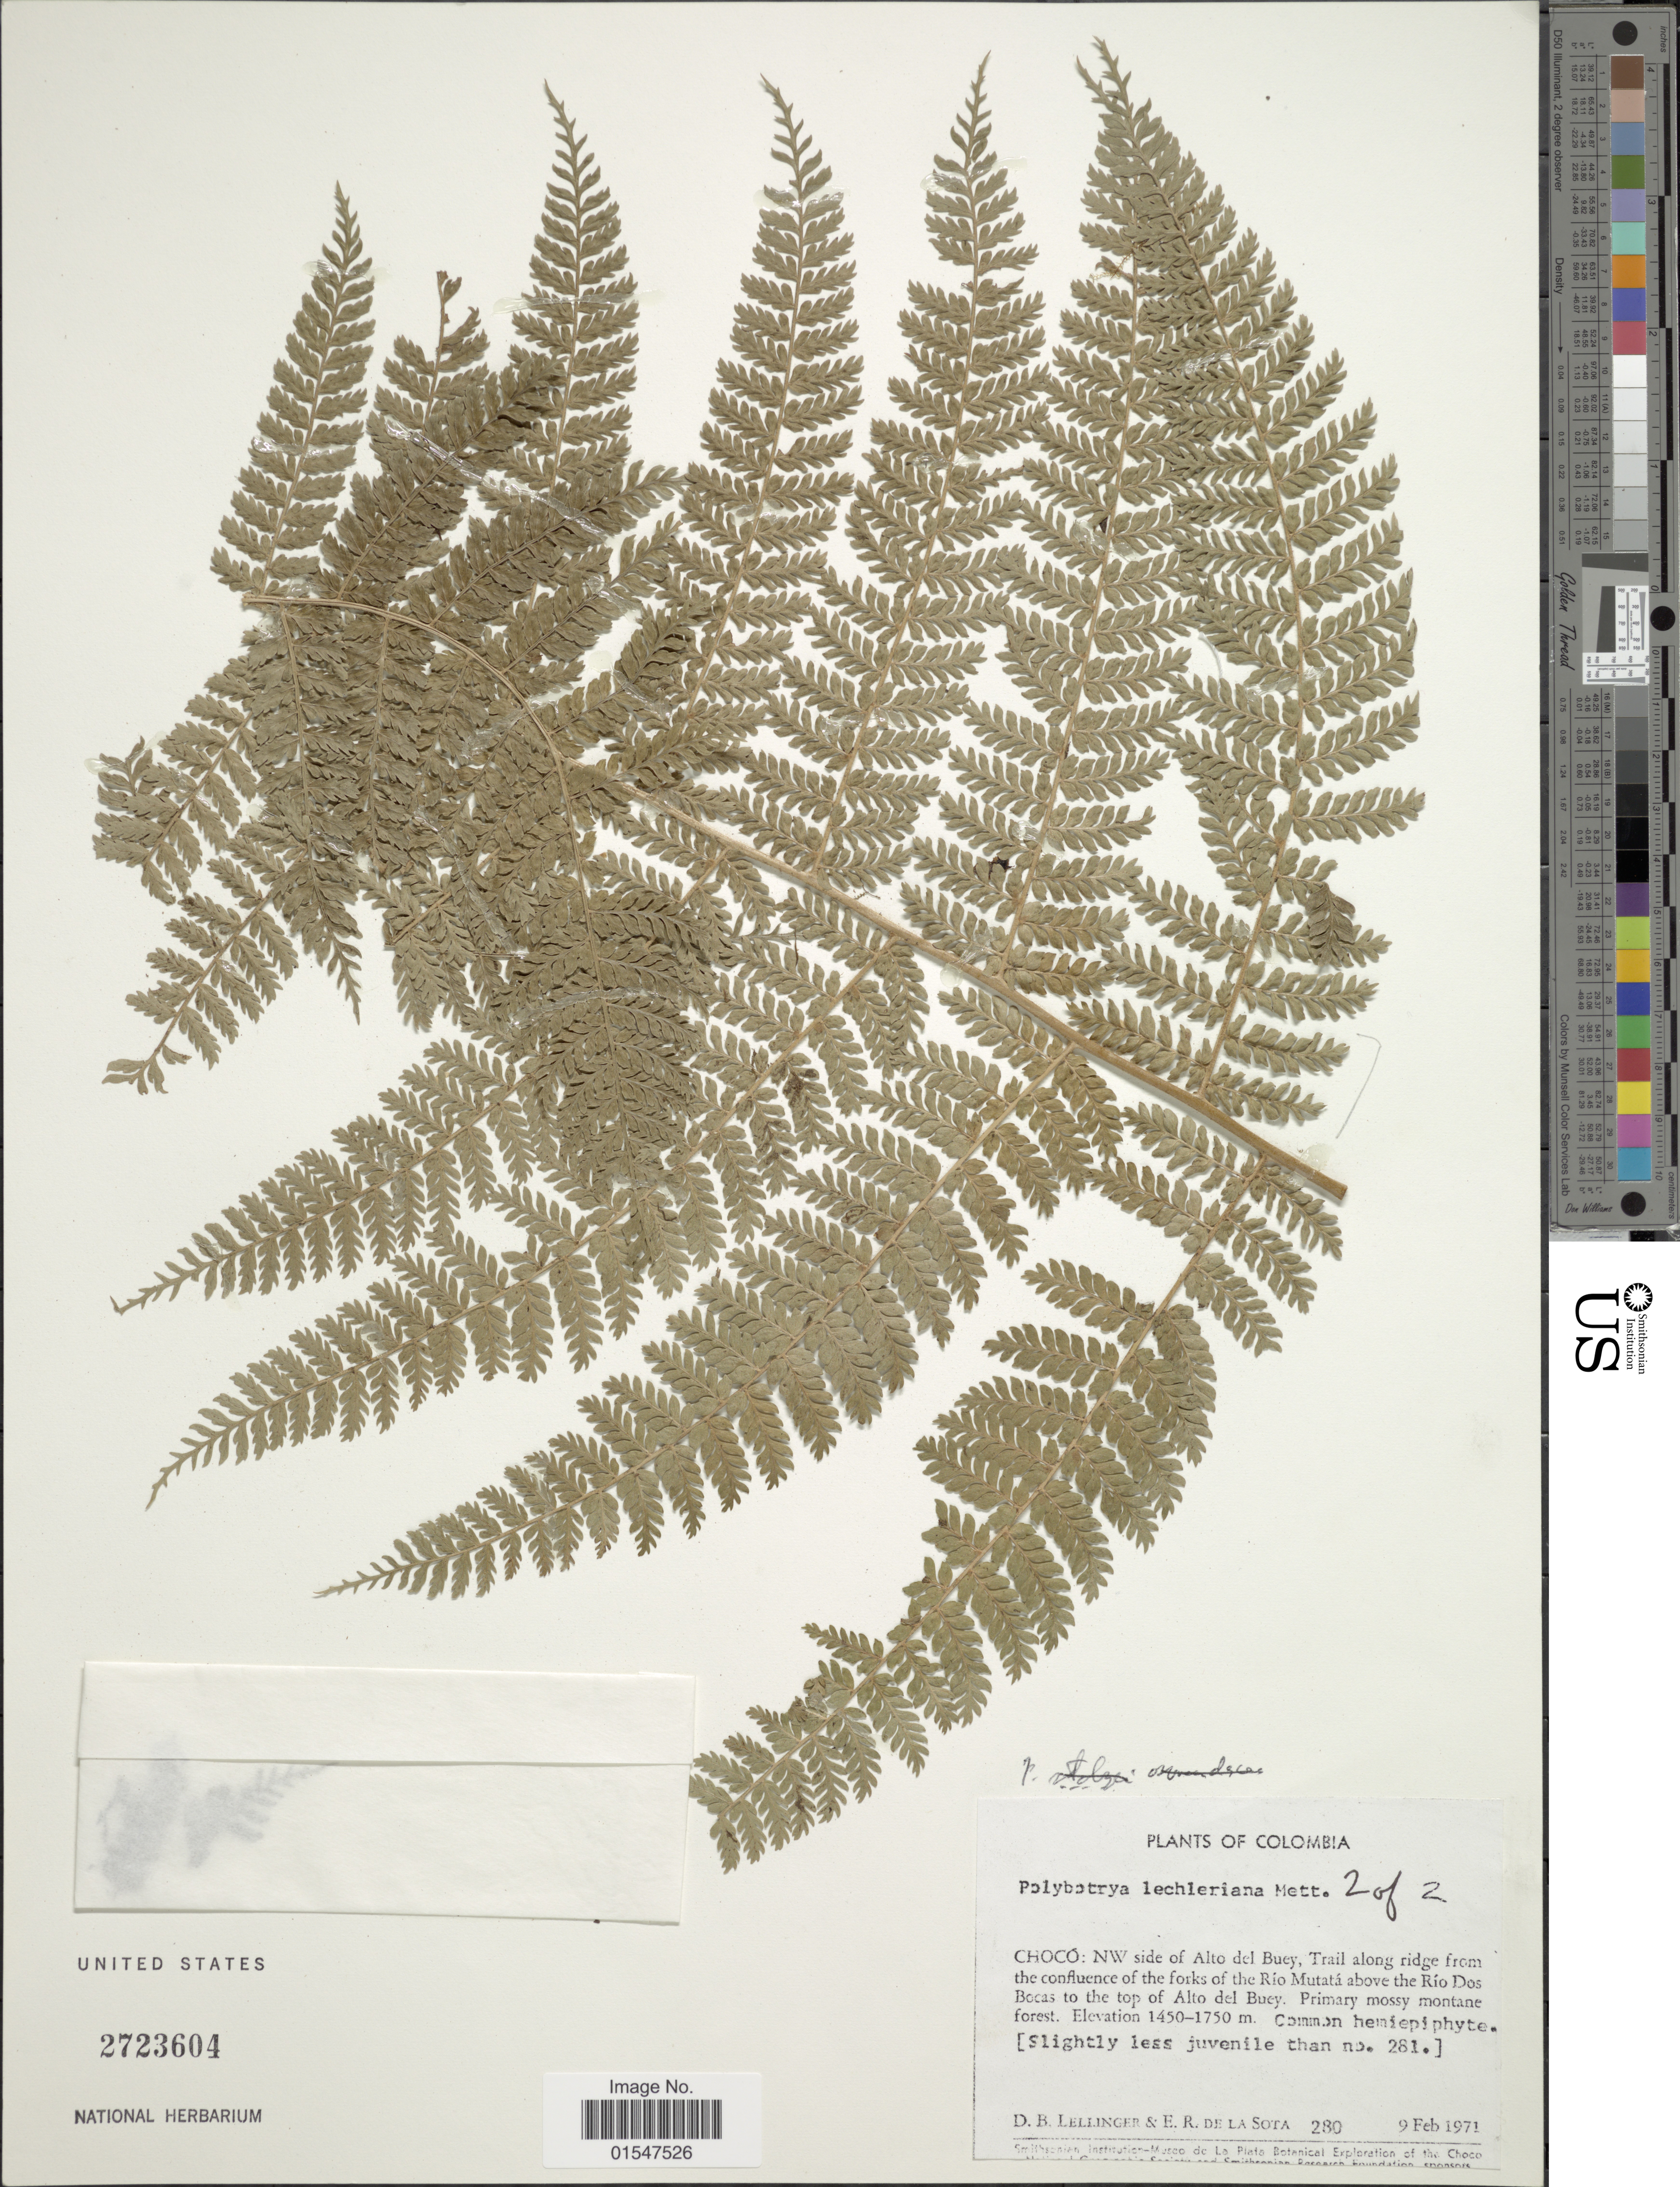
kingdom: Plantae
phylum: Tracheophyta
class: Polypodiopsida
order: Polypodiales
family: Dryopteridaceae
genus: Polybotrya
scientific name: Polybotrya stolzei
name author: R.C. Moran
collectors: D. B. Lellinger & E. R. de la Sota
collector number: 280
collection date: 1971-02-09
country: Colombia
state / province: Chocó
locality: NW side of Alto del Buey, Trail along road from the confluence of the forks of the Río Mutatá above the Río Dos Bocas to the top of Alto del Buey.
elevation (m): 1450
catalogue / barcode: US 2723604